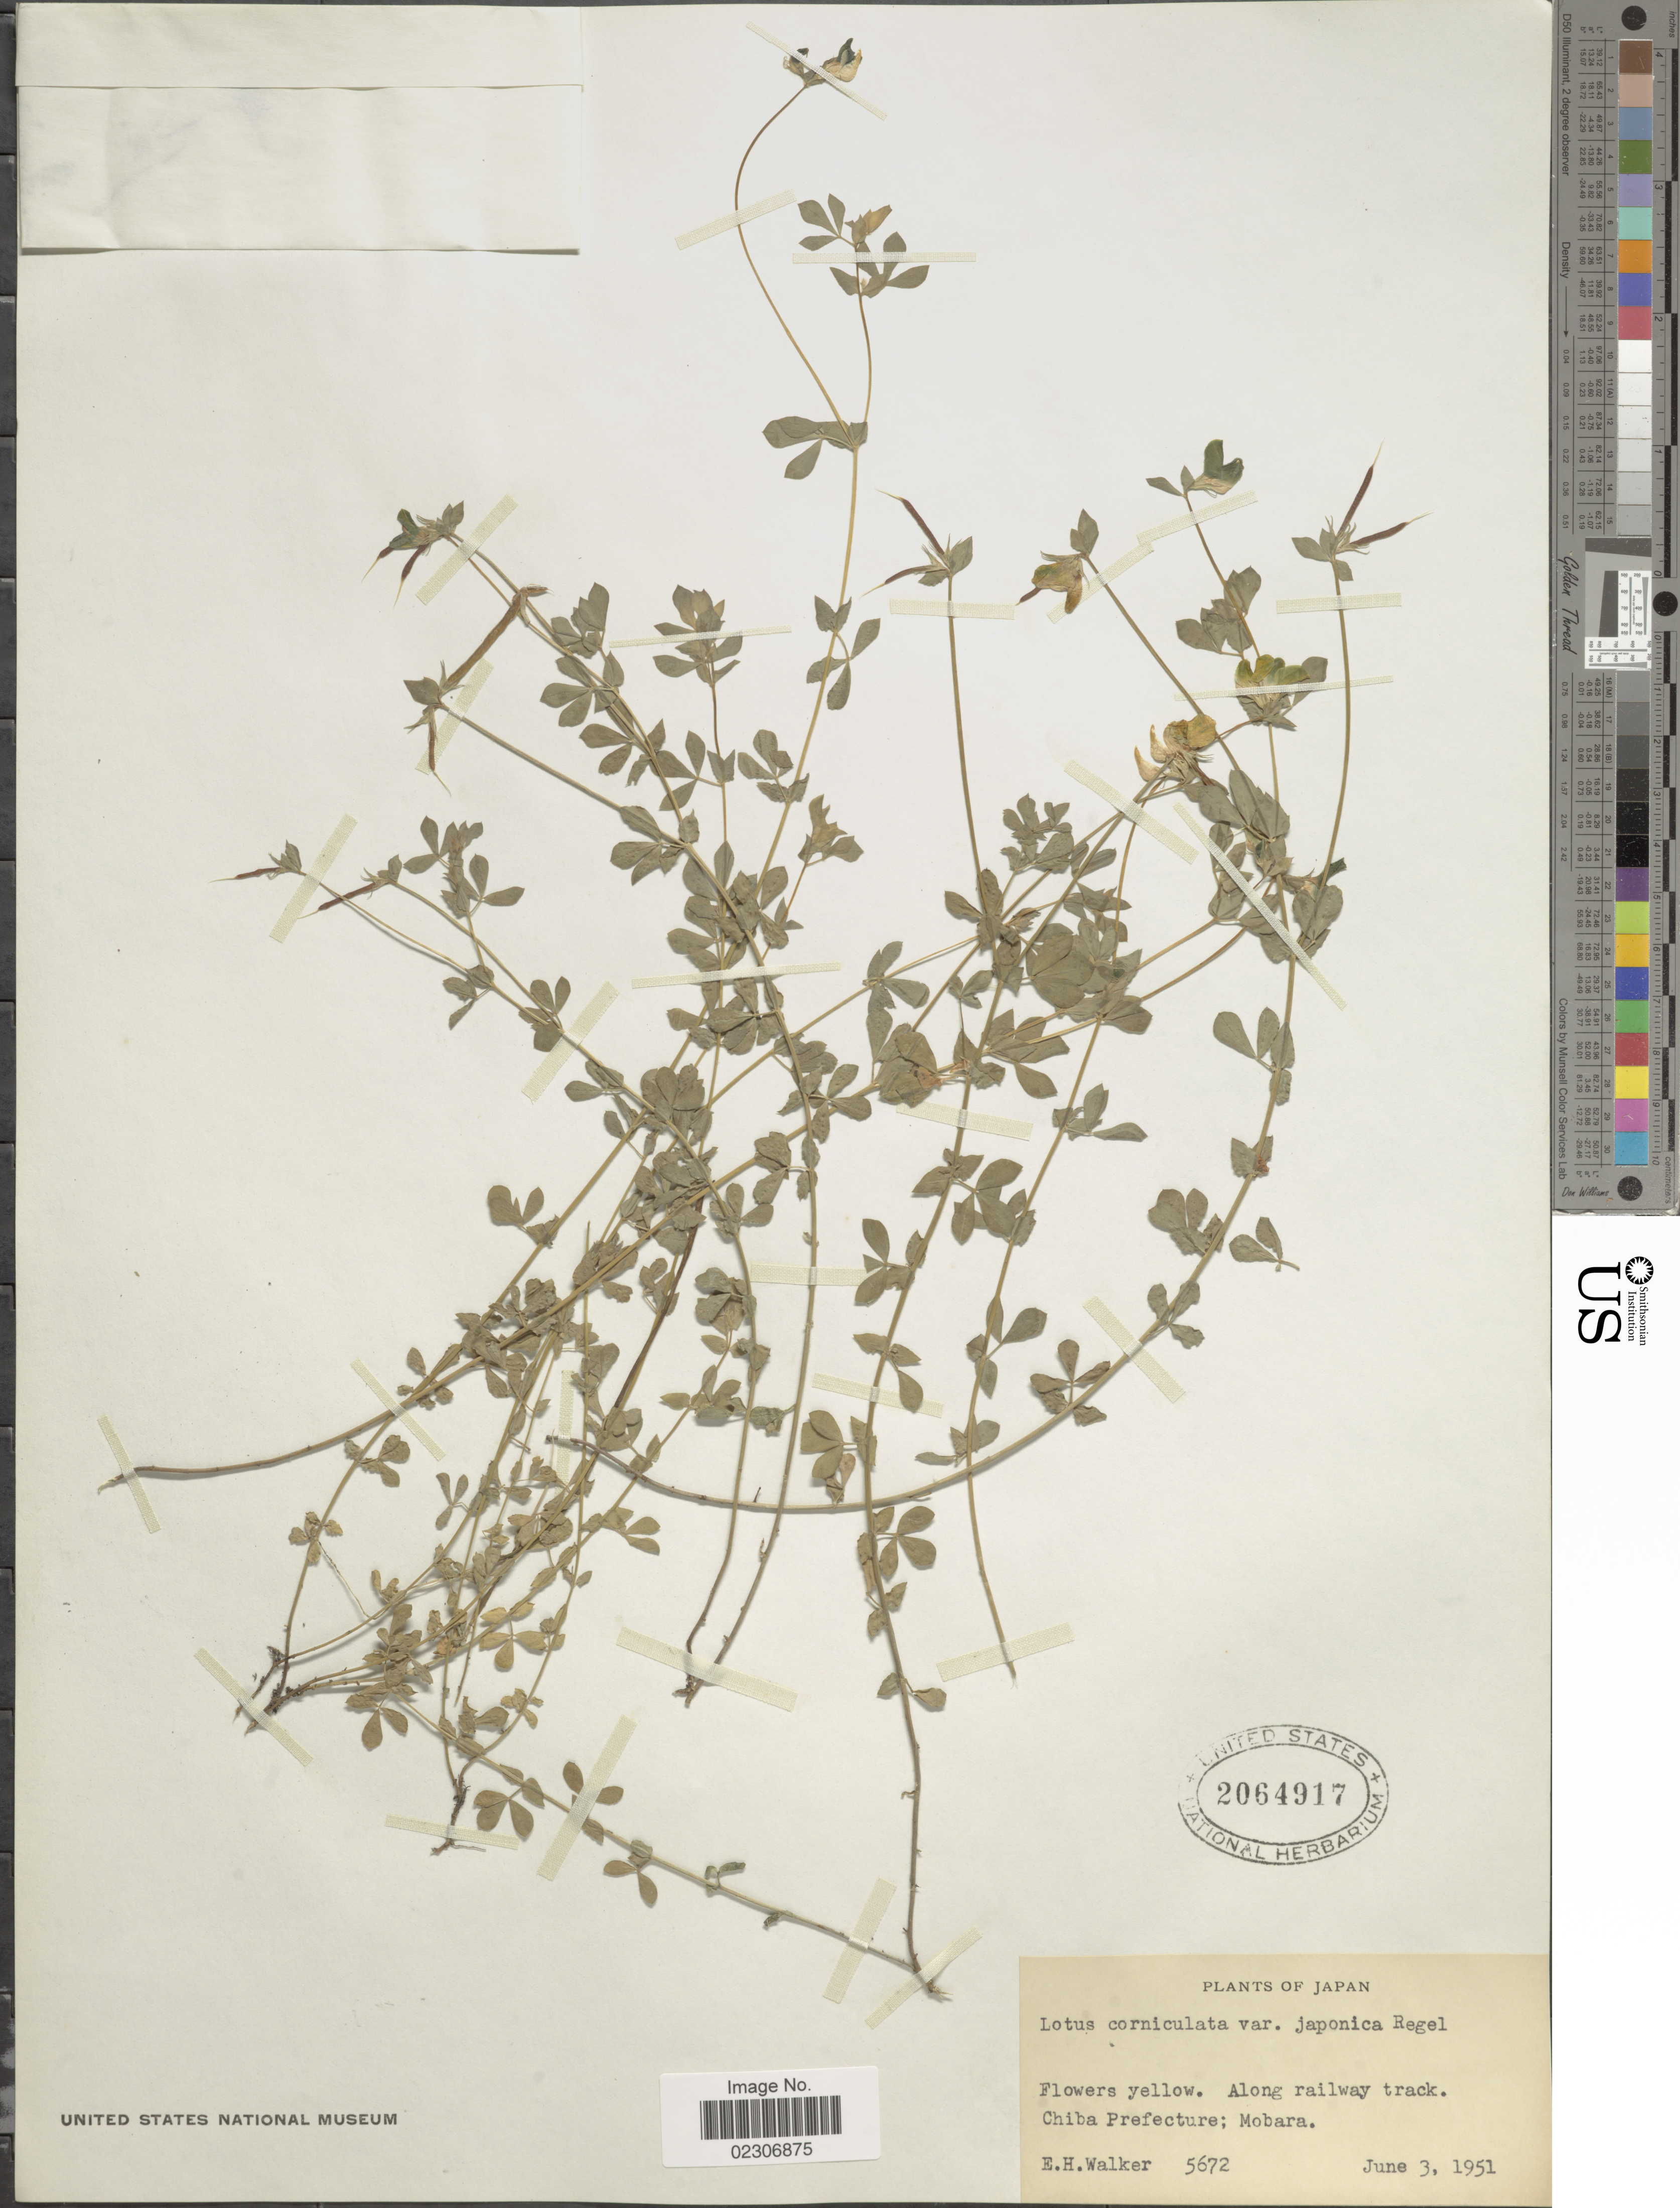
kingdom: Plantae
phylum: Tracheophyta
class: Magnoliopsida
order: Fabales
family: Fabaceae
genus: Lotus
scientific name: Lotus corniculatus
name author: L.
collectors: E. H. Walker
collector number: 5672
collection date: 1951-06-03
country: Japan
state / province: Tiba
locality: Japan, Along railway track Chiba Prefecture; Mobara.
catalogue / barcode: US 2064917